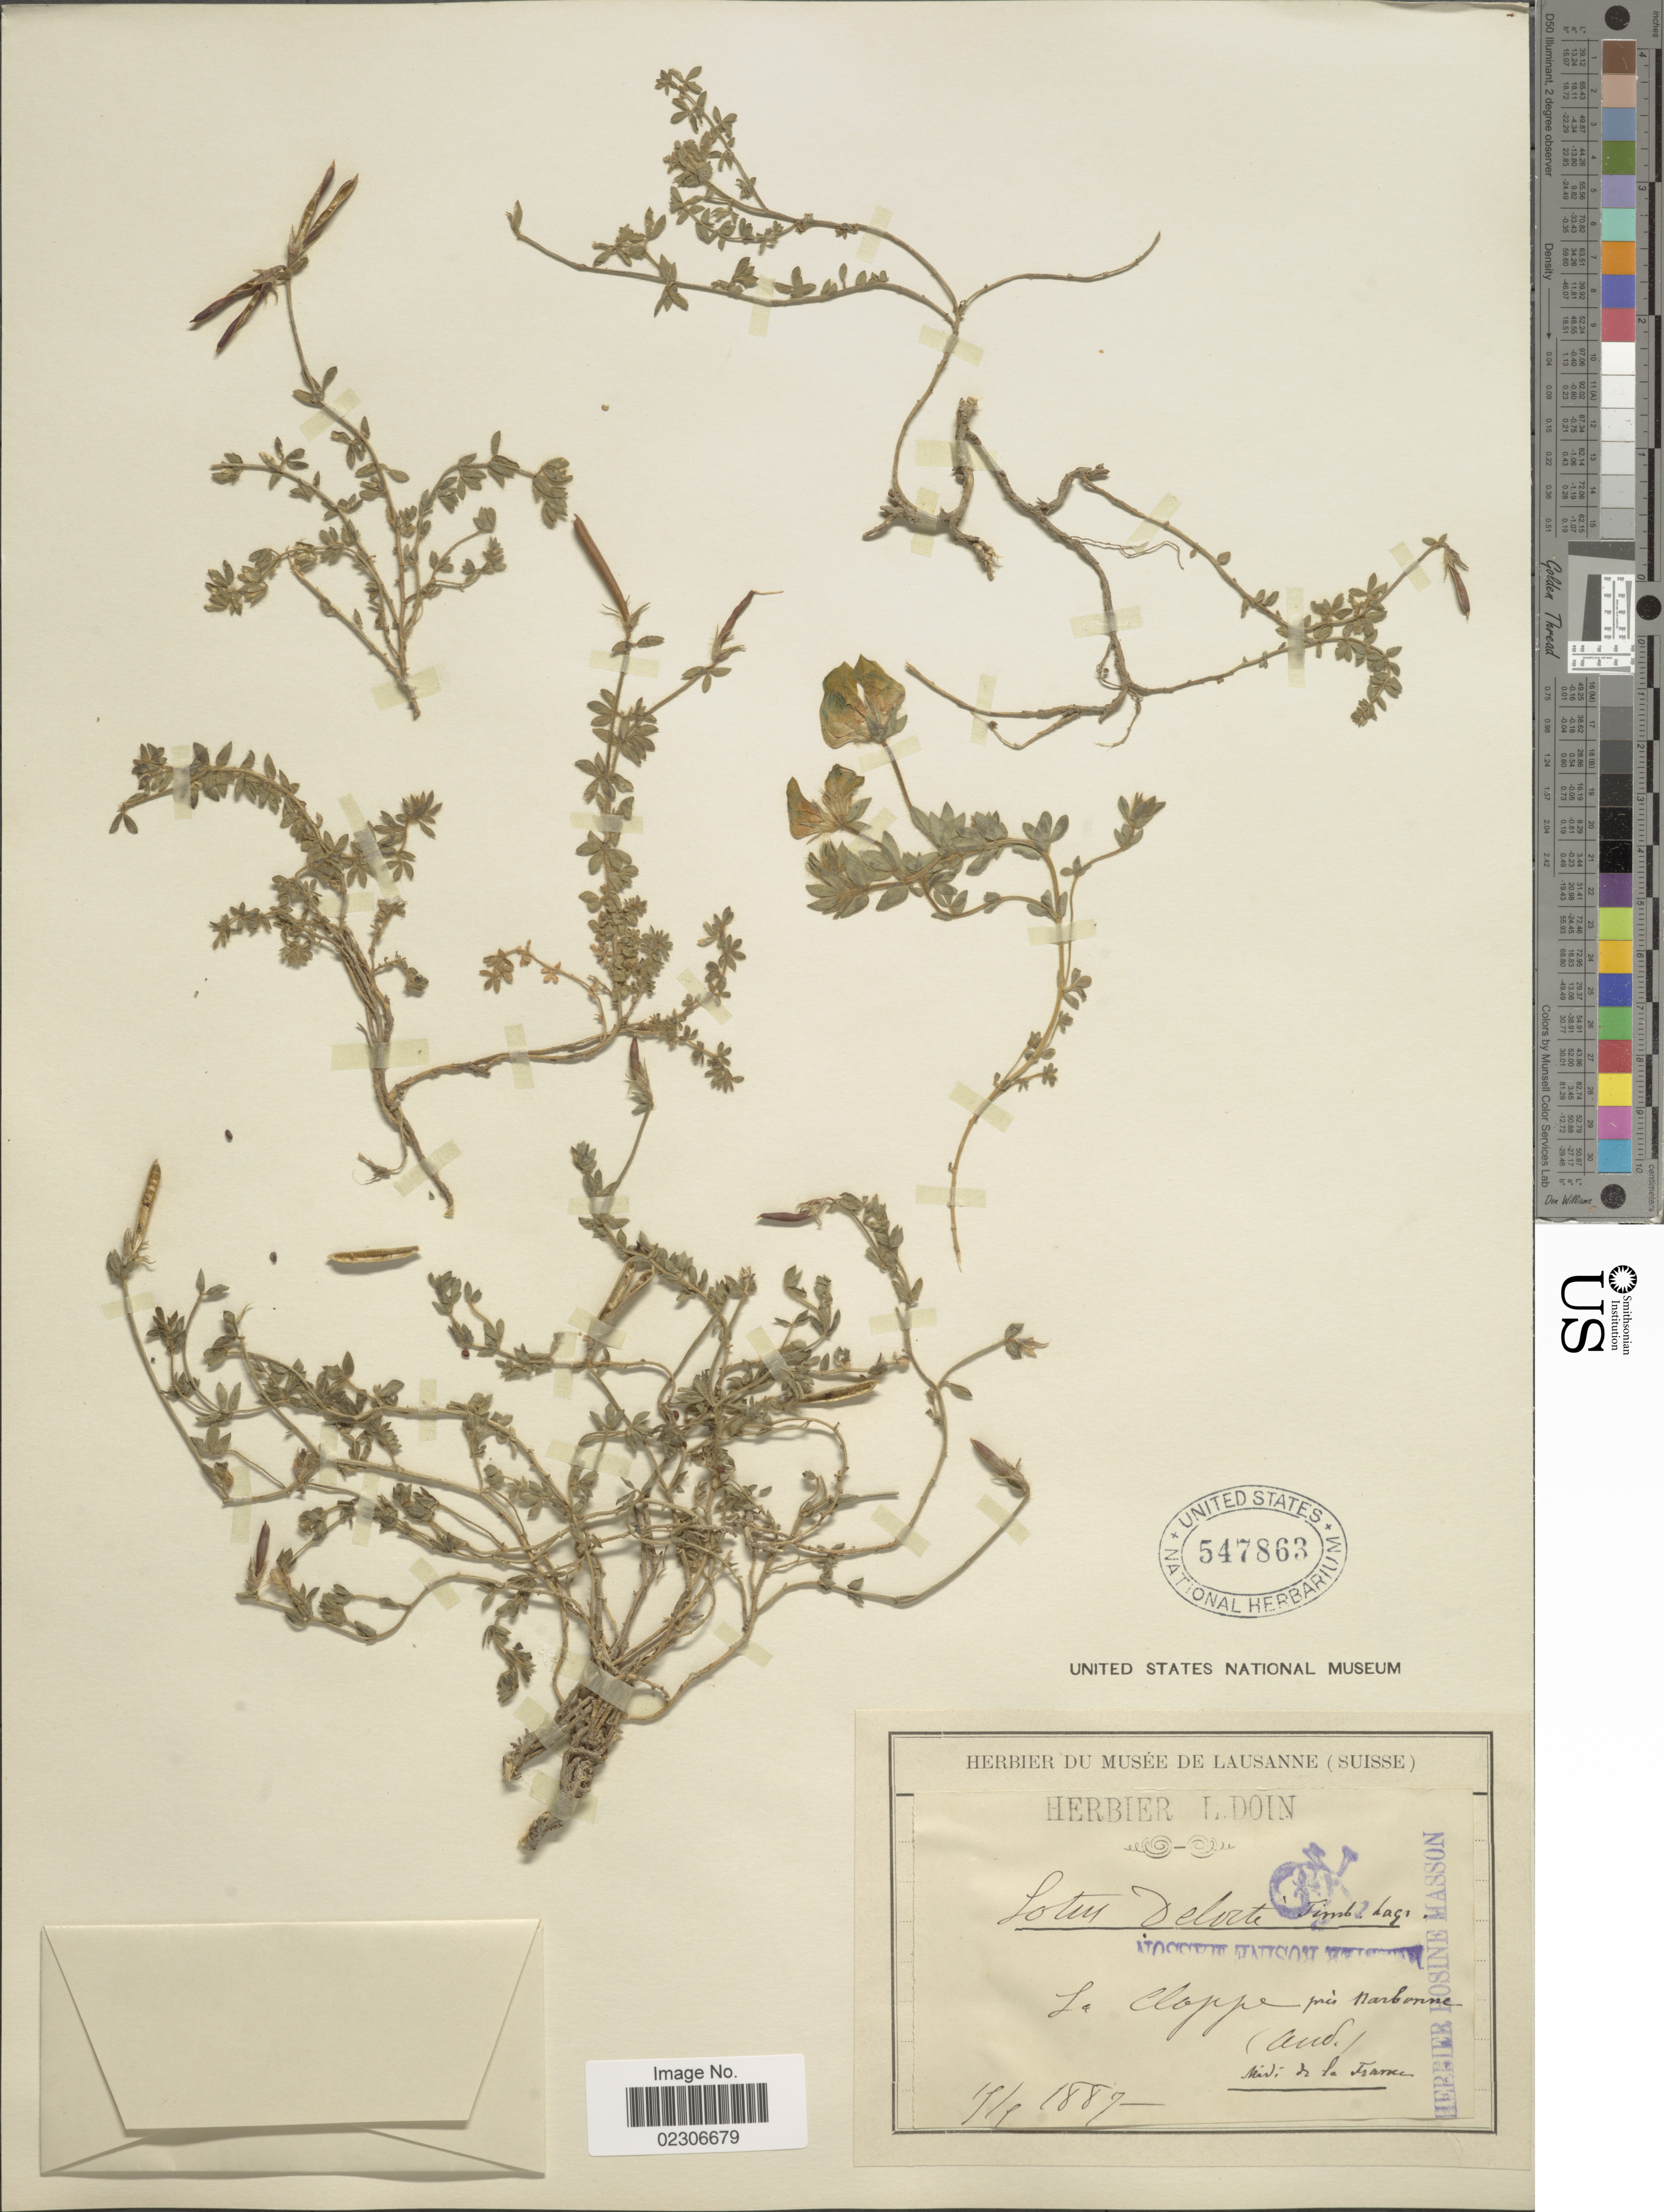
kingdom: Plantae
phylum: Tracheophyta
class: Magnoliopsida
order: Fabales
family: Fabaceae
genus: Lotus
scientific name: Lotus delorti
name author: Timbal-Lagrave ex F. Schultz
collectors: Ex herb. L. Doin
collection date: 1889-05-15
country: France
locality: La Cloppe pres Narbonne (Aud.)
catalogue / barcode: US 547863